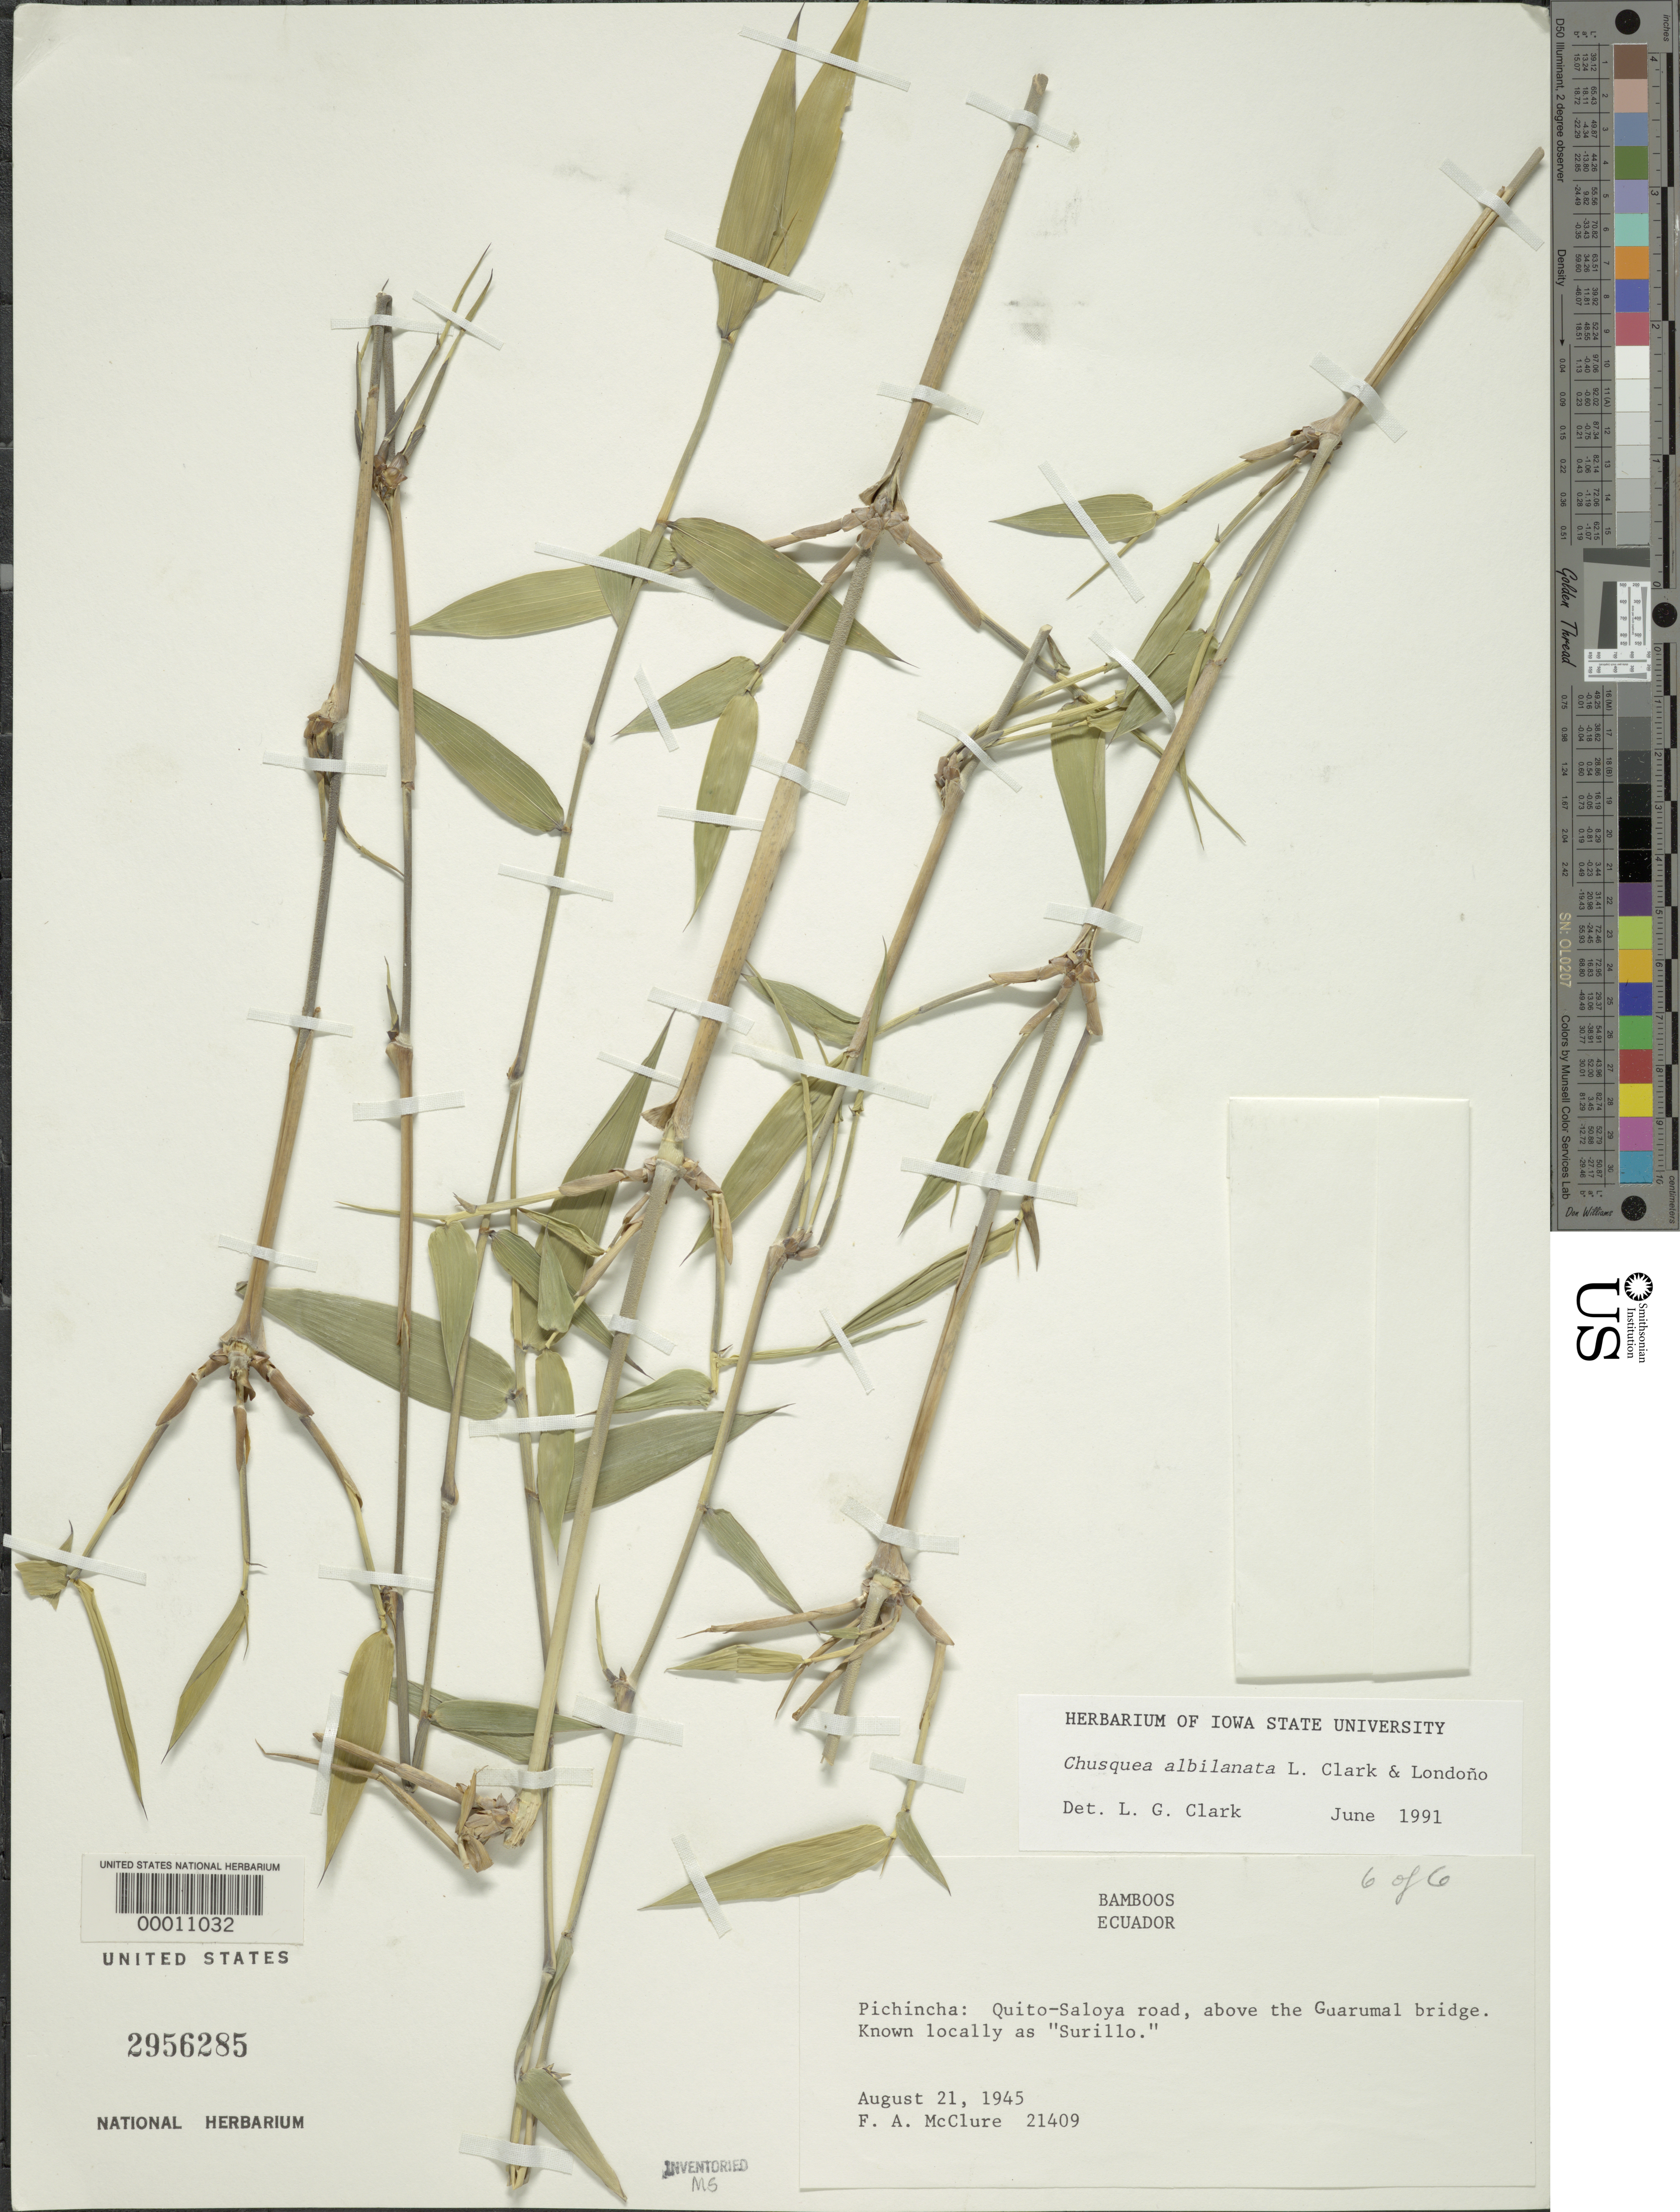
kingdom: Plantae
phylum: Tracheophyta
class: Liliopsida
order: Poales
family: Poaceae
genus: Chusquea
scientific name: Chusquea albilanata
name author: L.G. Clark & Londoño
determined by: Clark, Lynn G., (ISC), Iowa State University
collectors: F. A. McClure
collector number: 21409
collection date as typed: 21 Aug 1945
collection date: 1945-08-21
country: Ecuador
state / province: Pichincha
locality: Quito, saloya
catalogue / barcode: US 2956285